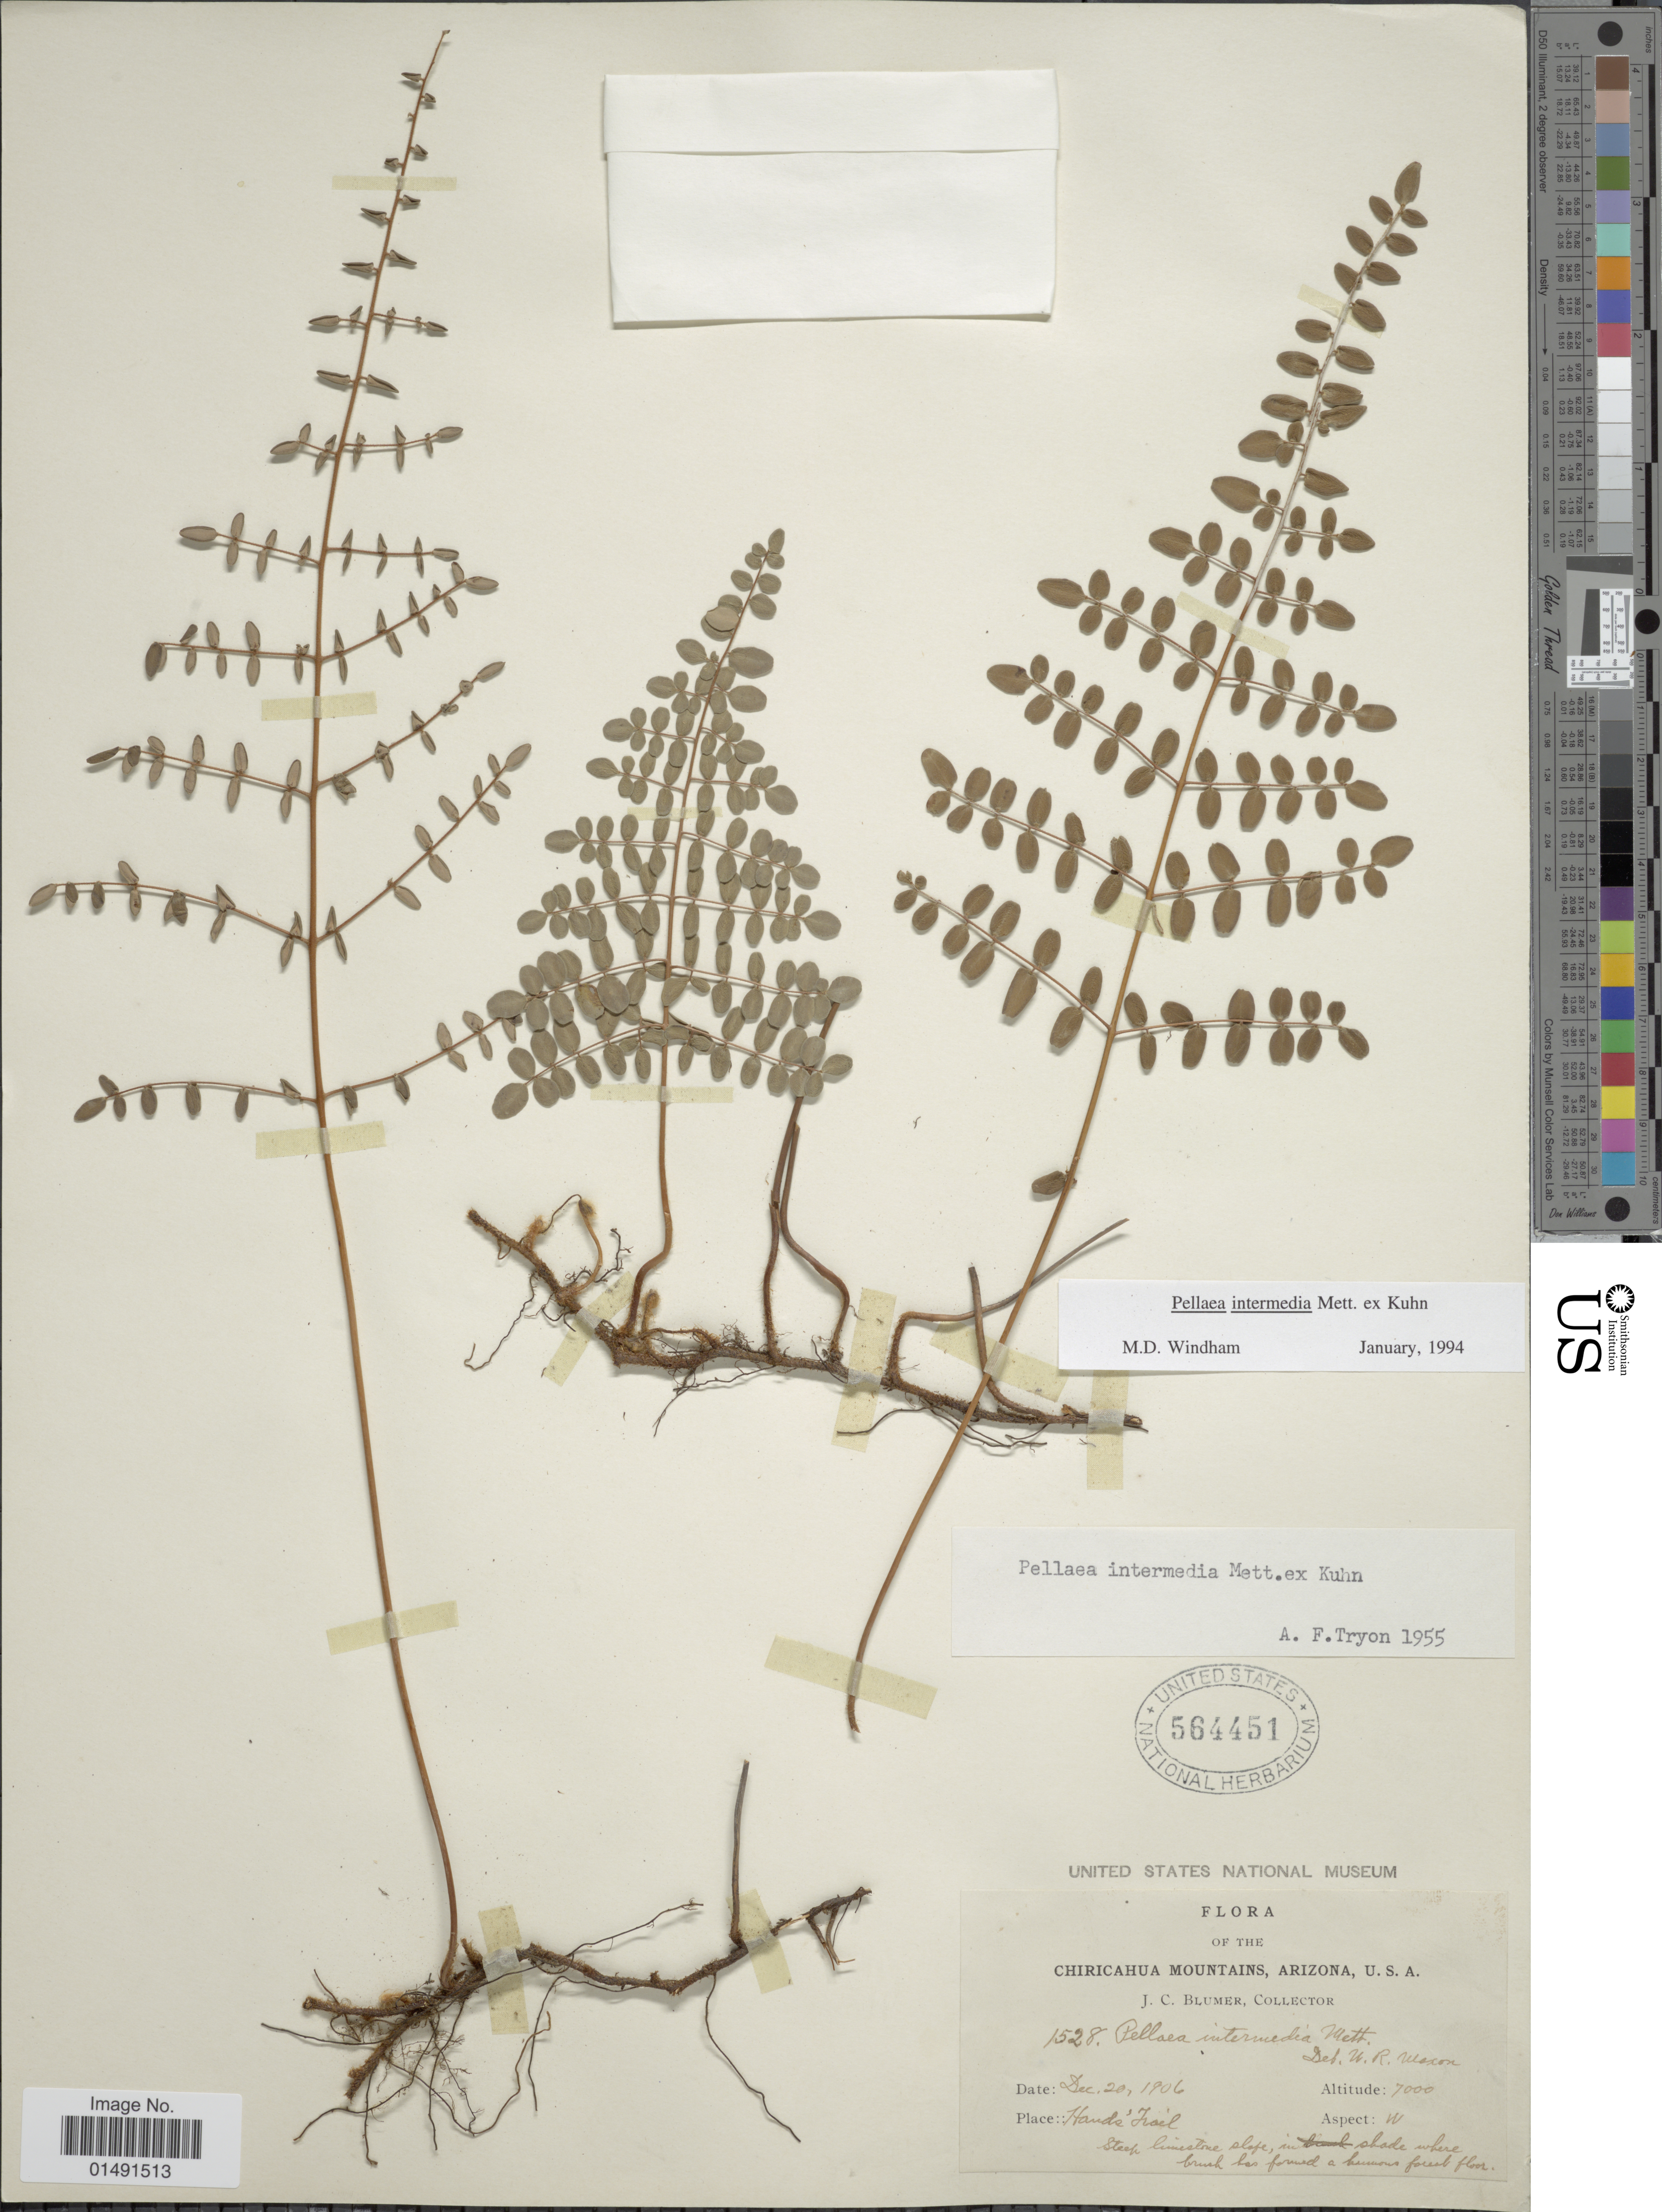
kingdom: Plantae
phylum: Tracheophyta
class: Polypodiopsida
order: Polypodiales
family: Pteridaceae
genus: Pellaea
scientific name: Pellaea intermedia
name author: Mett. ex Kuhn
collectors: J. C. Blumer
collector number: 1528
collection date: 1906-12-20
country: United States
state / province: Arizona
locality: Chiricahua Mountains, Hands Trail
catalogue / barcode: US 564451